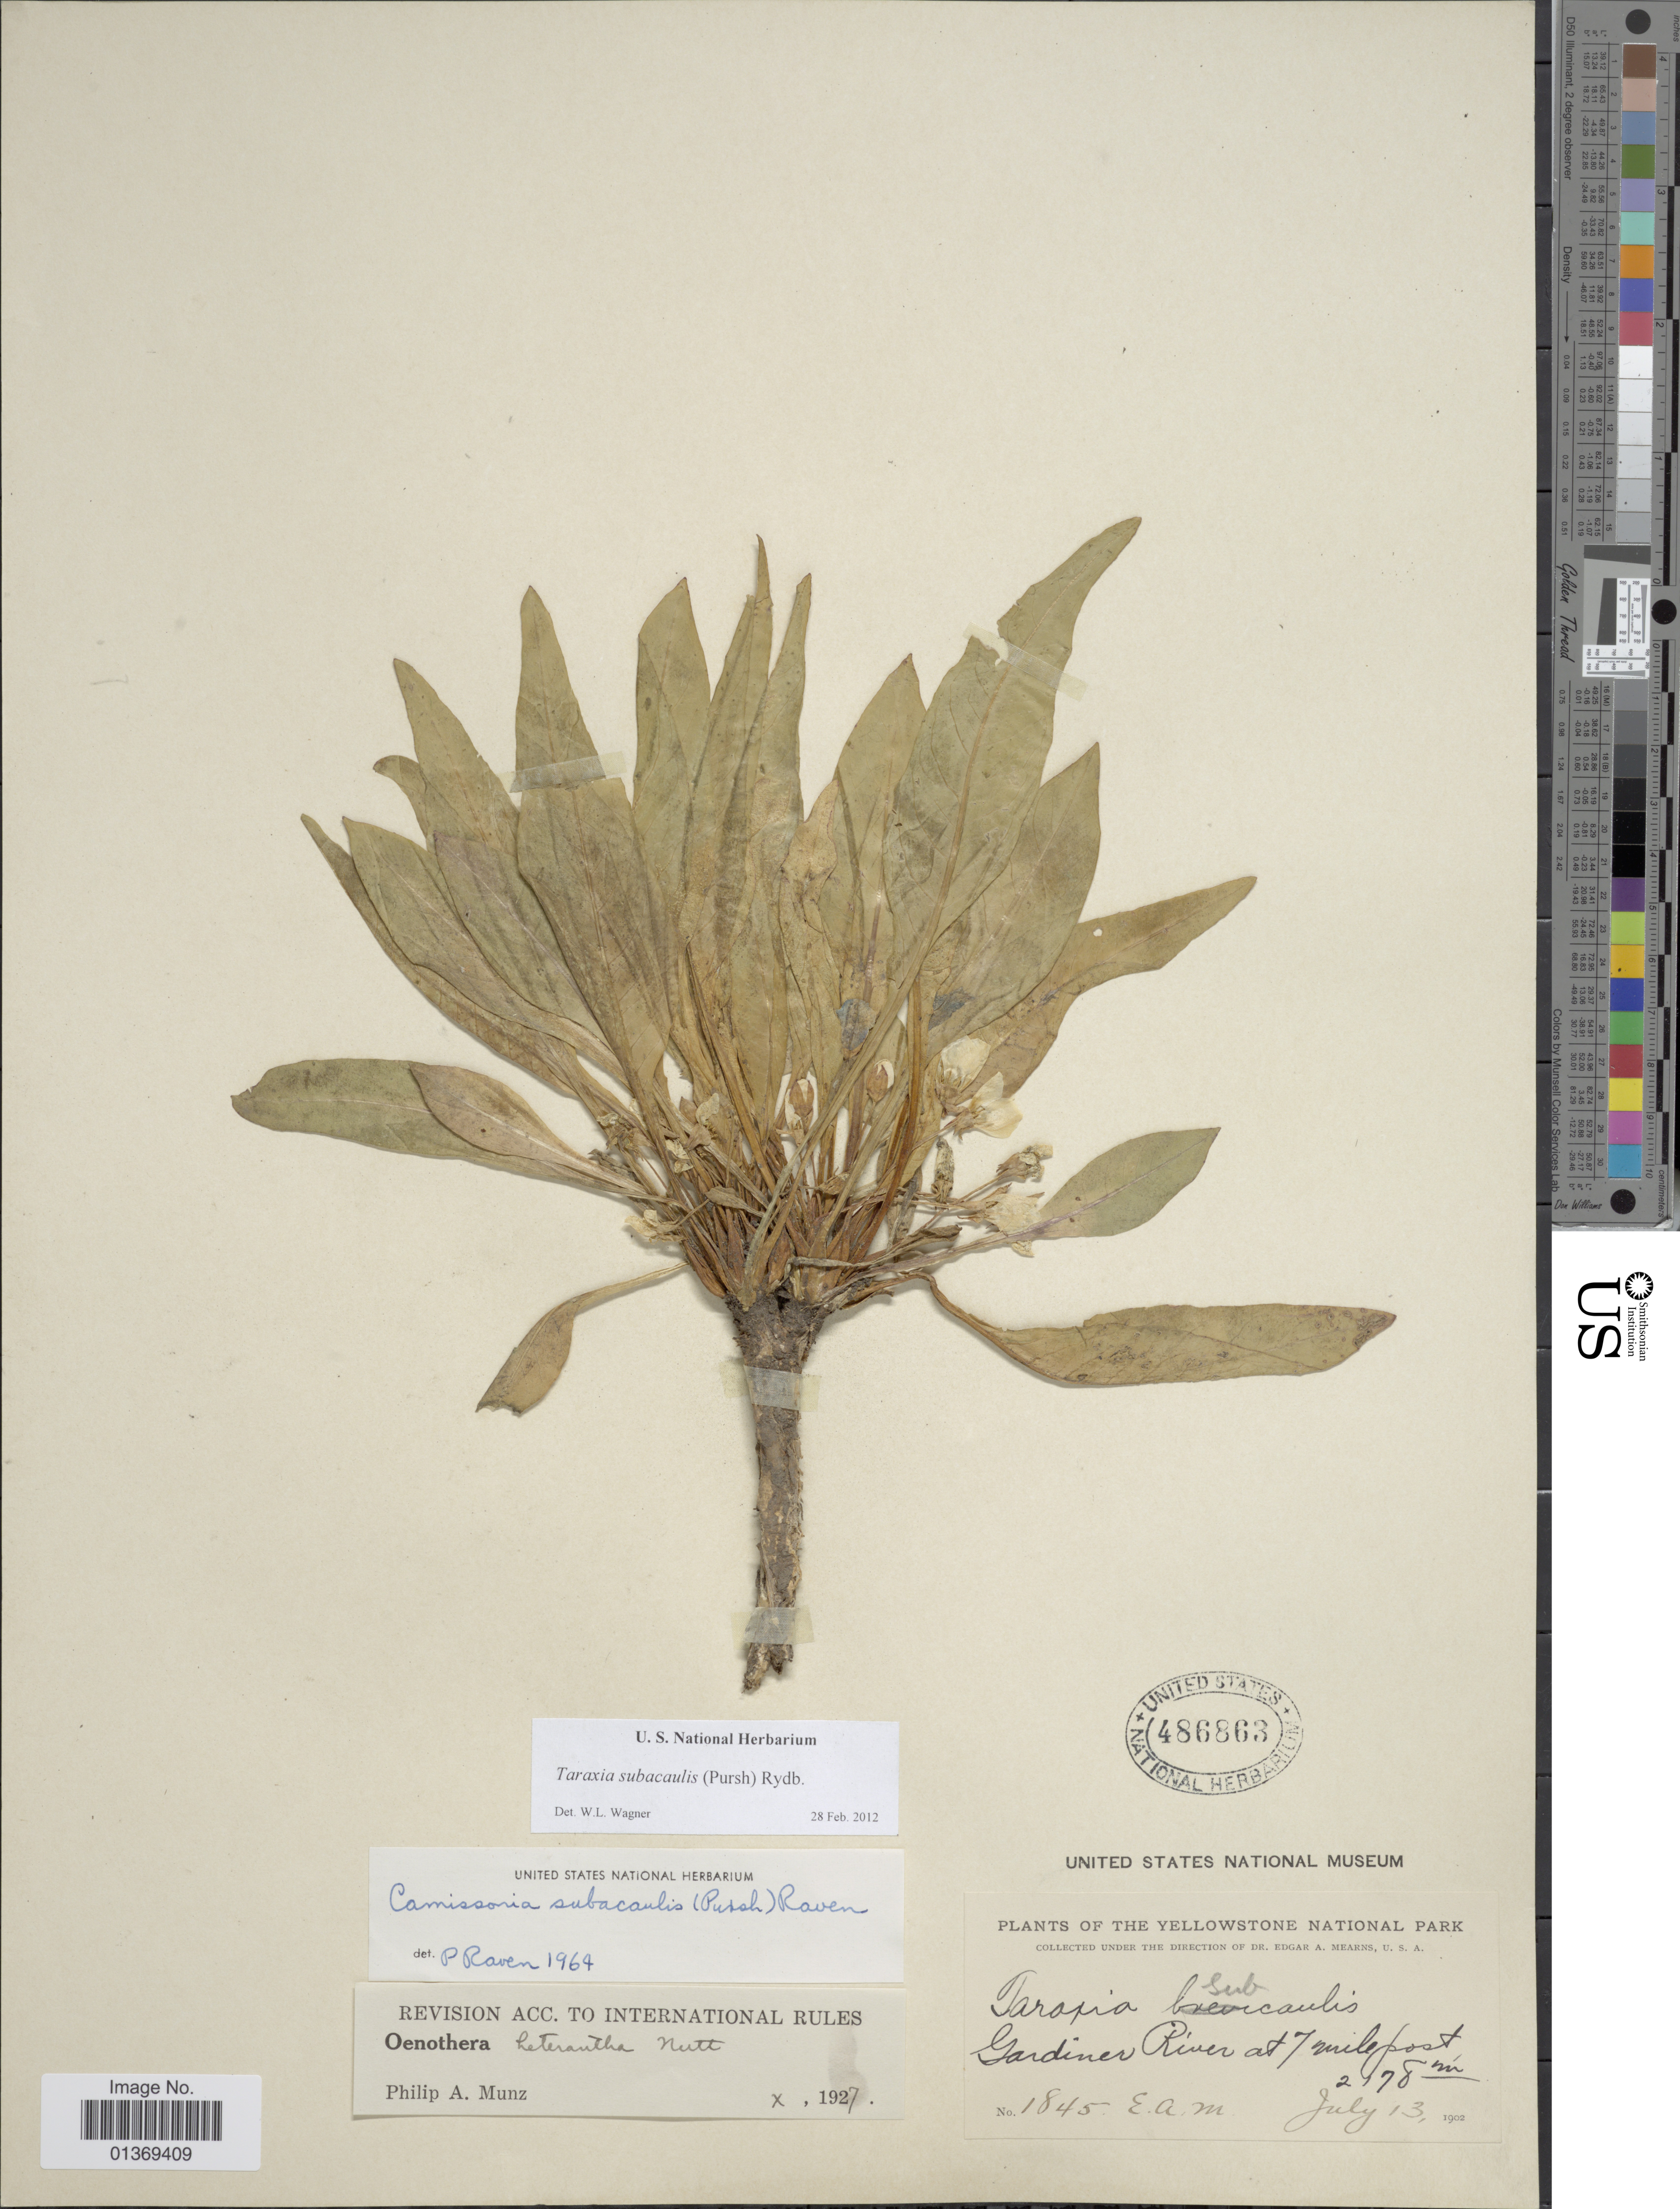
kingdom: Plantae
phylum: Tracheophyta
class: Magnoliopsida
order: Myrtales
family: Onagraceae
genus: Taraxia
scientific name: Taraxia subacaulis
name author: (Pursh) Rydb.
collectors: E. A. Mearns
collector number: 1845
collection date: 1902-07-13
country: United States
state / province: Montana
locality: Yellowstone National Park, Gardiner River at 7 mile post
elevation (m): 2178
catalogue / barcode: US 486863